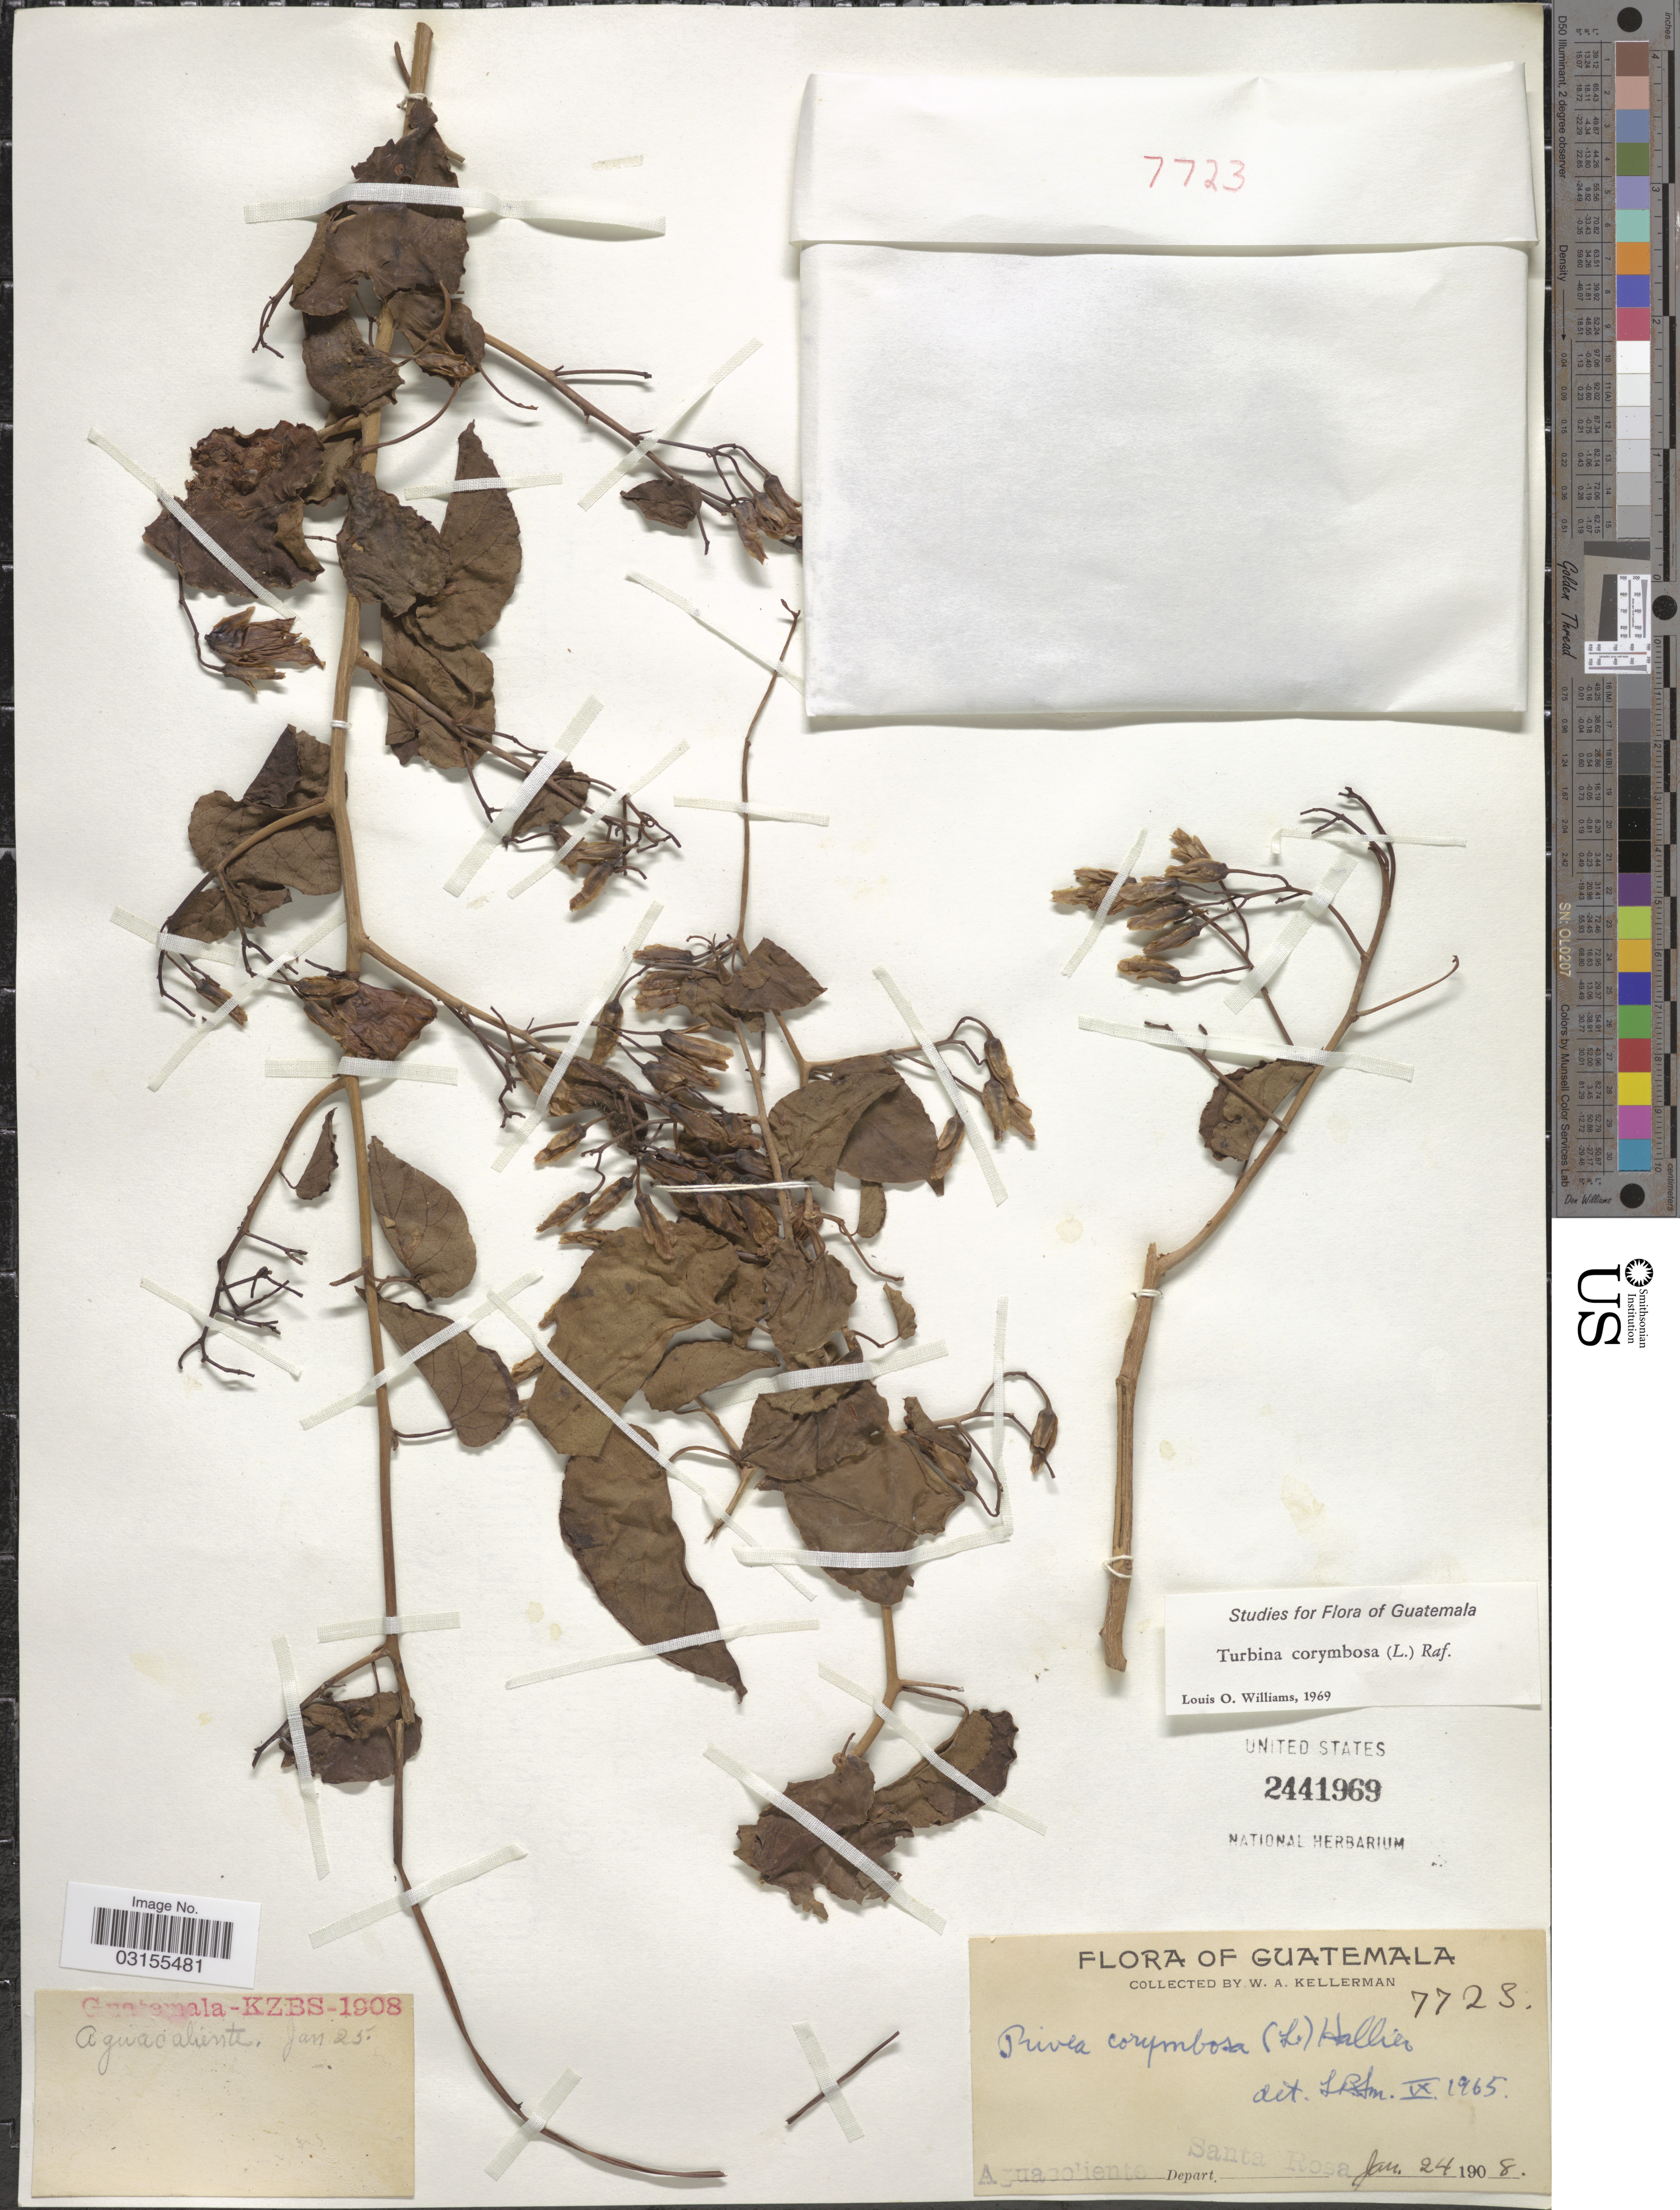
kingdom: Plantae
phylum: Tracheophyta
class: Magnoliopsida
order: Solanales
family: Convolvulaceae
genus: Turbina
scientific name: Turbina corymbosa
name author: (L.) Raf.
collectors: W. Kellerman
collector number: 7723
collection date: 1908-01-24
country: Guatemala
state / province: Santa Rosa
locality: Aguacaliente. Depart. Santa Rosa. KZBS.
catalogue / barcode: US 2441969